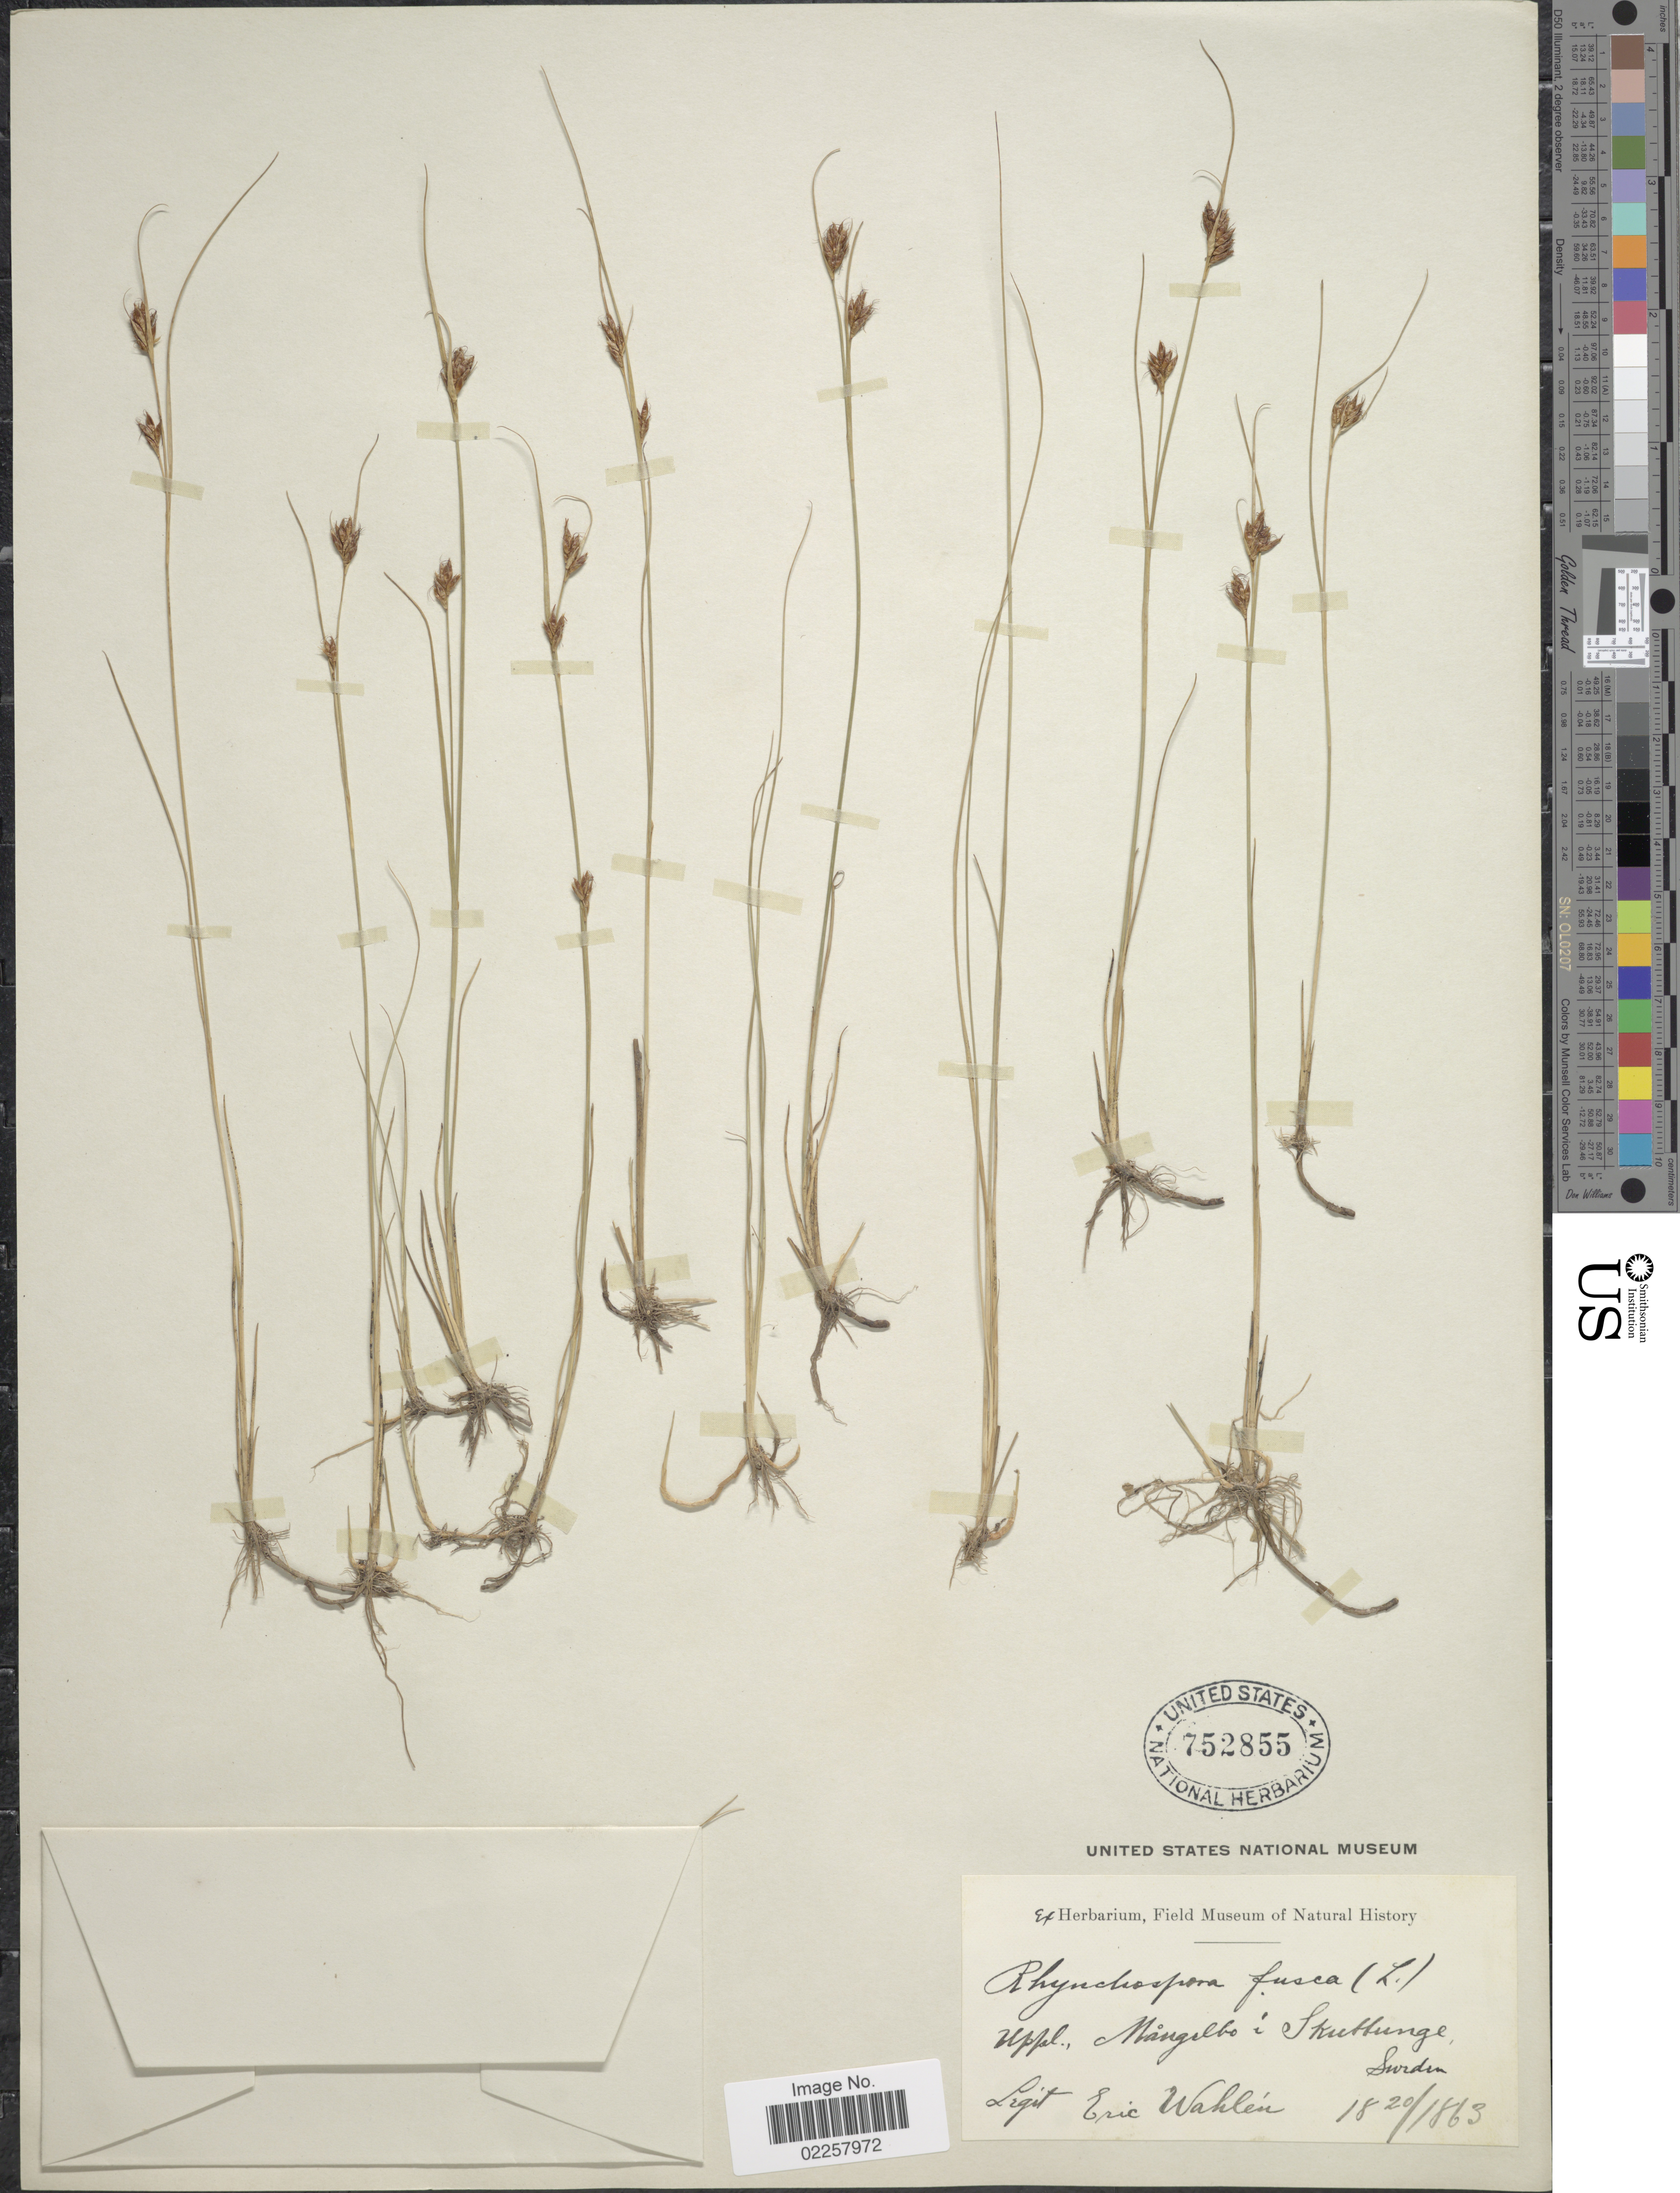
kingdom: Plantae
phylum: Tracheophyta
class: Liliopsida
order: Poales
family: Cyperaceae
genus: Rhynchospora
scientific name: Rhynchospora fusca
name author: (L.) W.T. Aiton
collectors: E. Wahlen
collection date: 1850/1863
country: Sweden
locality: Uppl. Mangelbo i Skuttunge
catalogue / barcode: US 752855